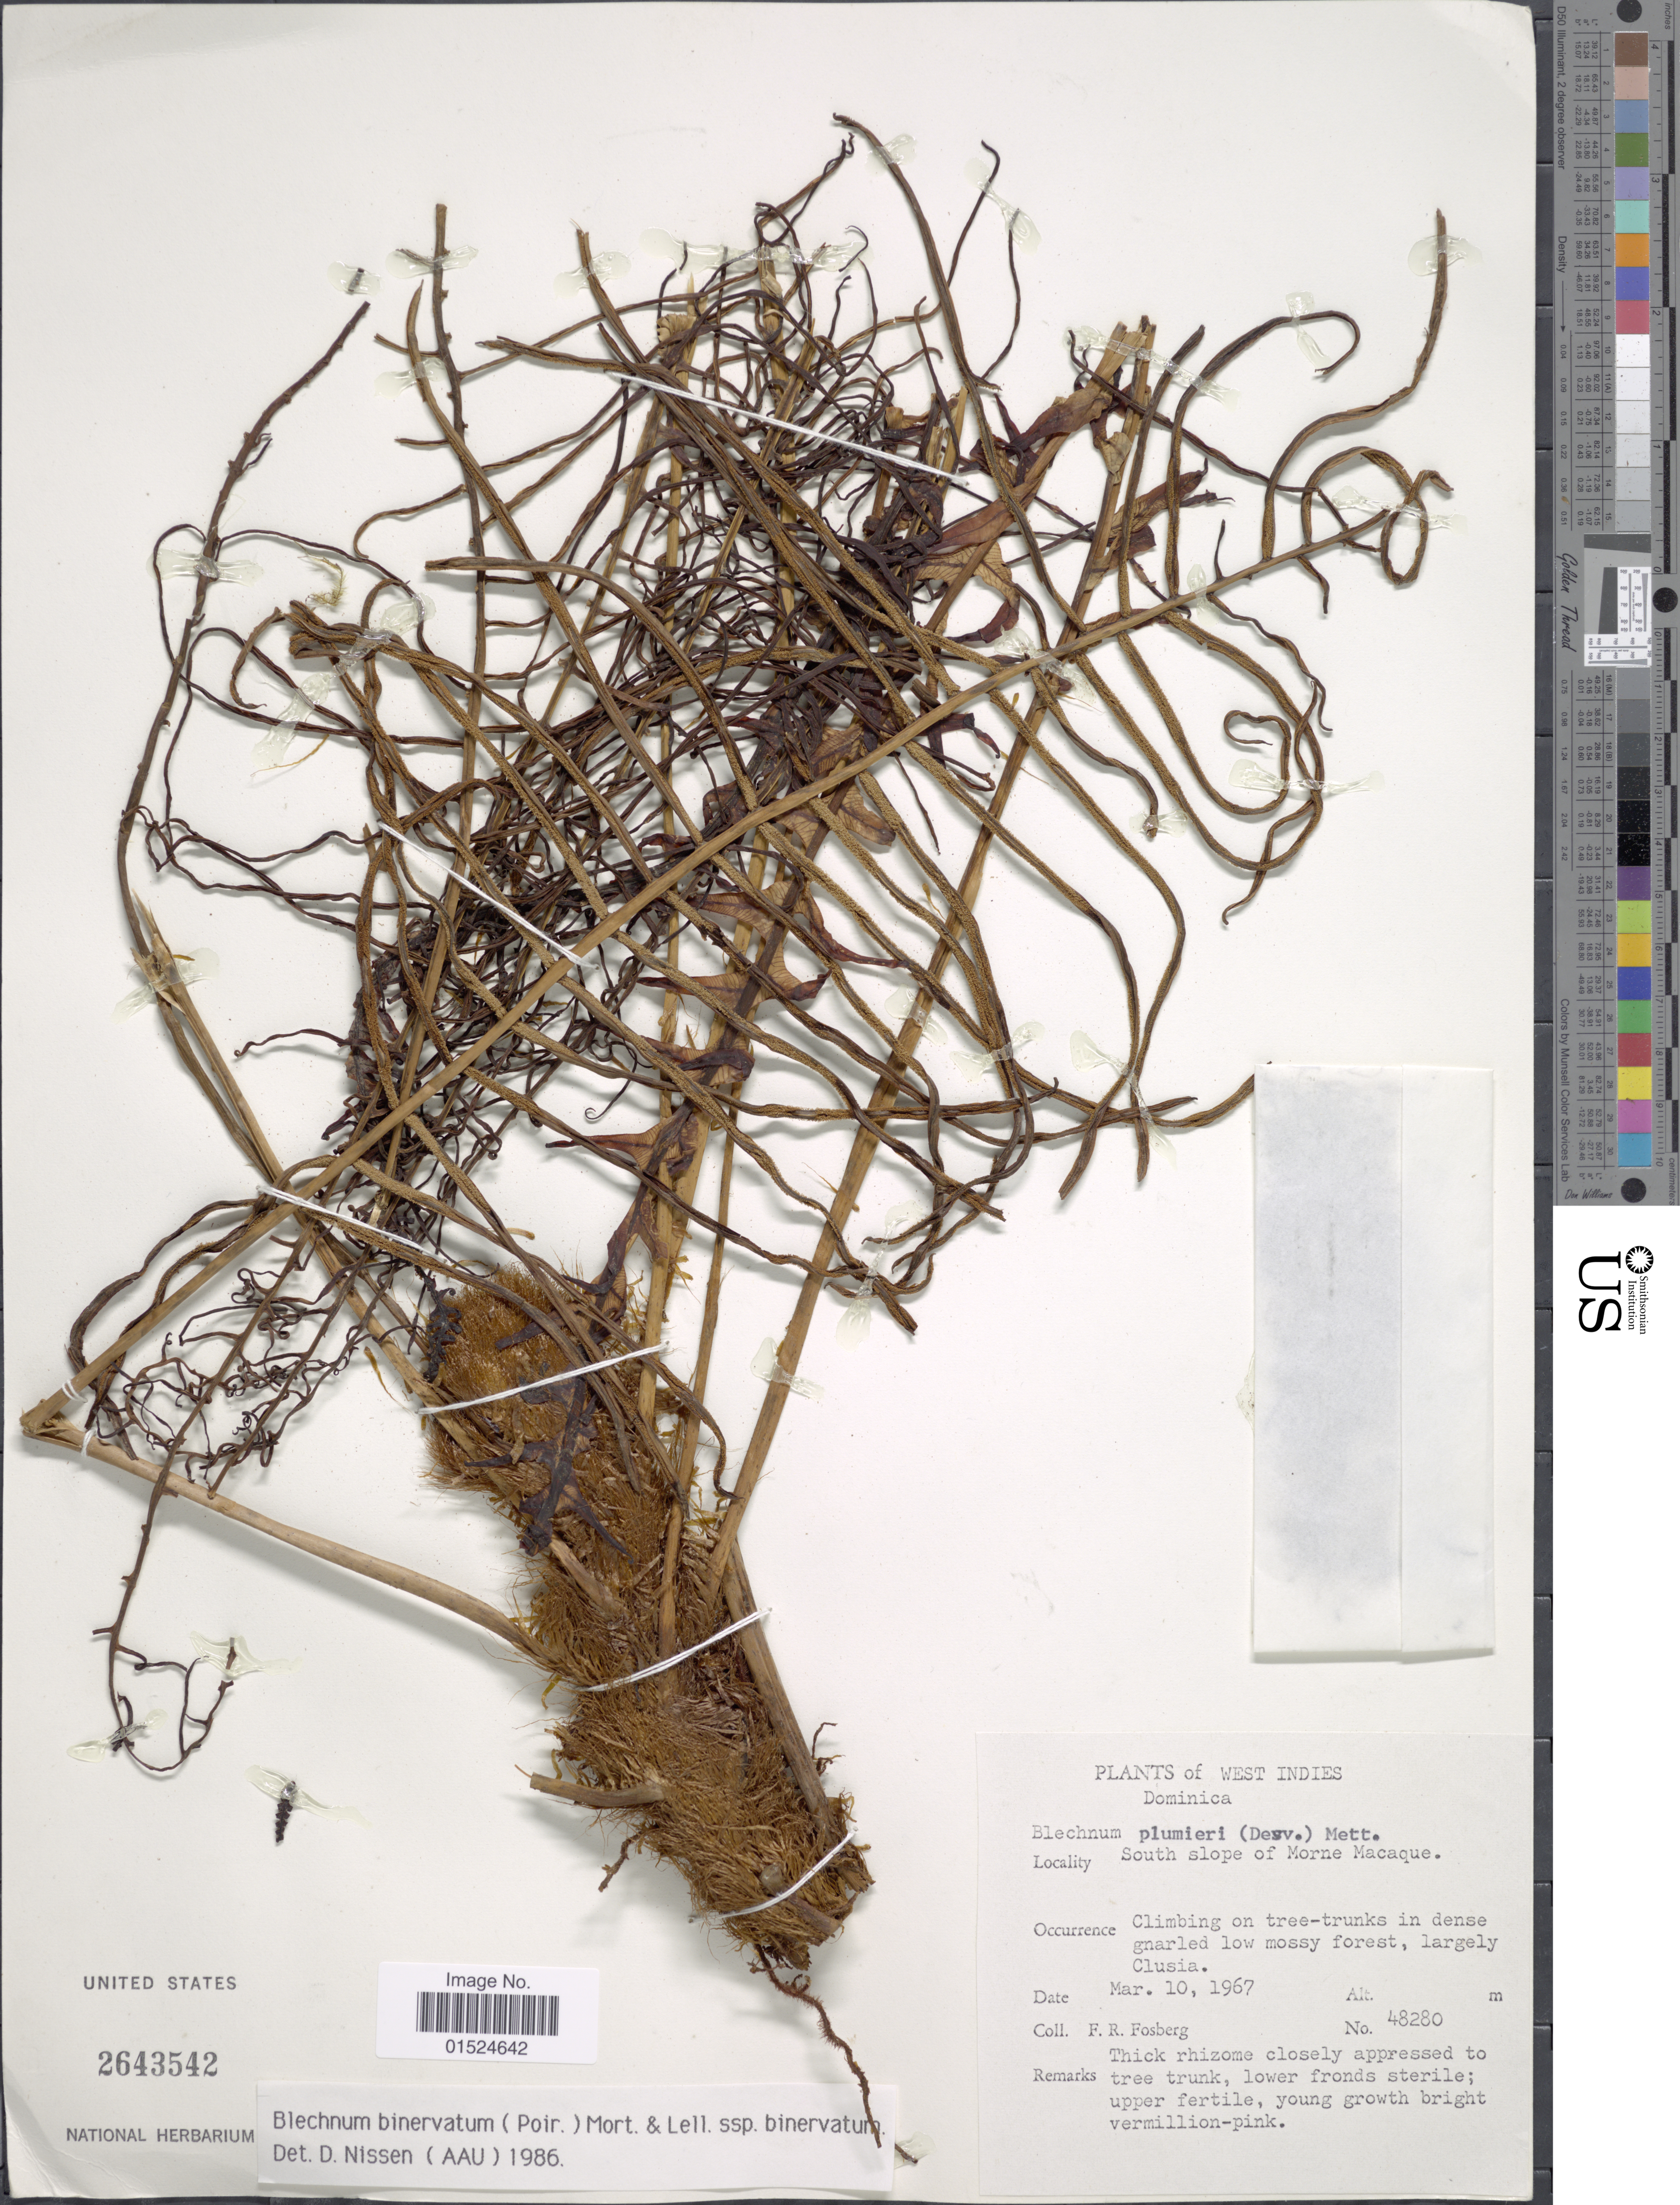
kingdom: Plantae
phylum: Tracheophyta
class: Polypodiopsida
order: Polypodiales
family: Blechnaceae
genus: Blechnum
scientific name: Blechnum binervatum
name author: (Poir.) C.V. Morton & Lellinger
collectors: F. R. Fosberg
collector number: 48280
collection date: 1967-03-10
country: Dominica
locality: West Indies, South slope of Morne Macaque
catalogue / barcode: US 2643542